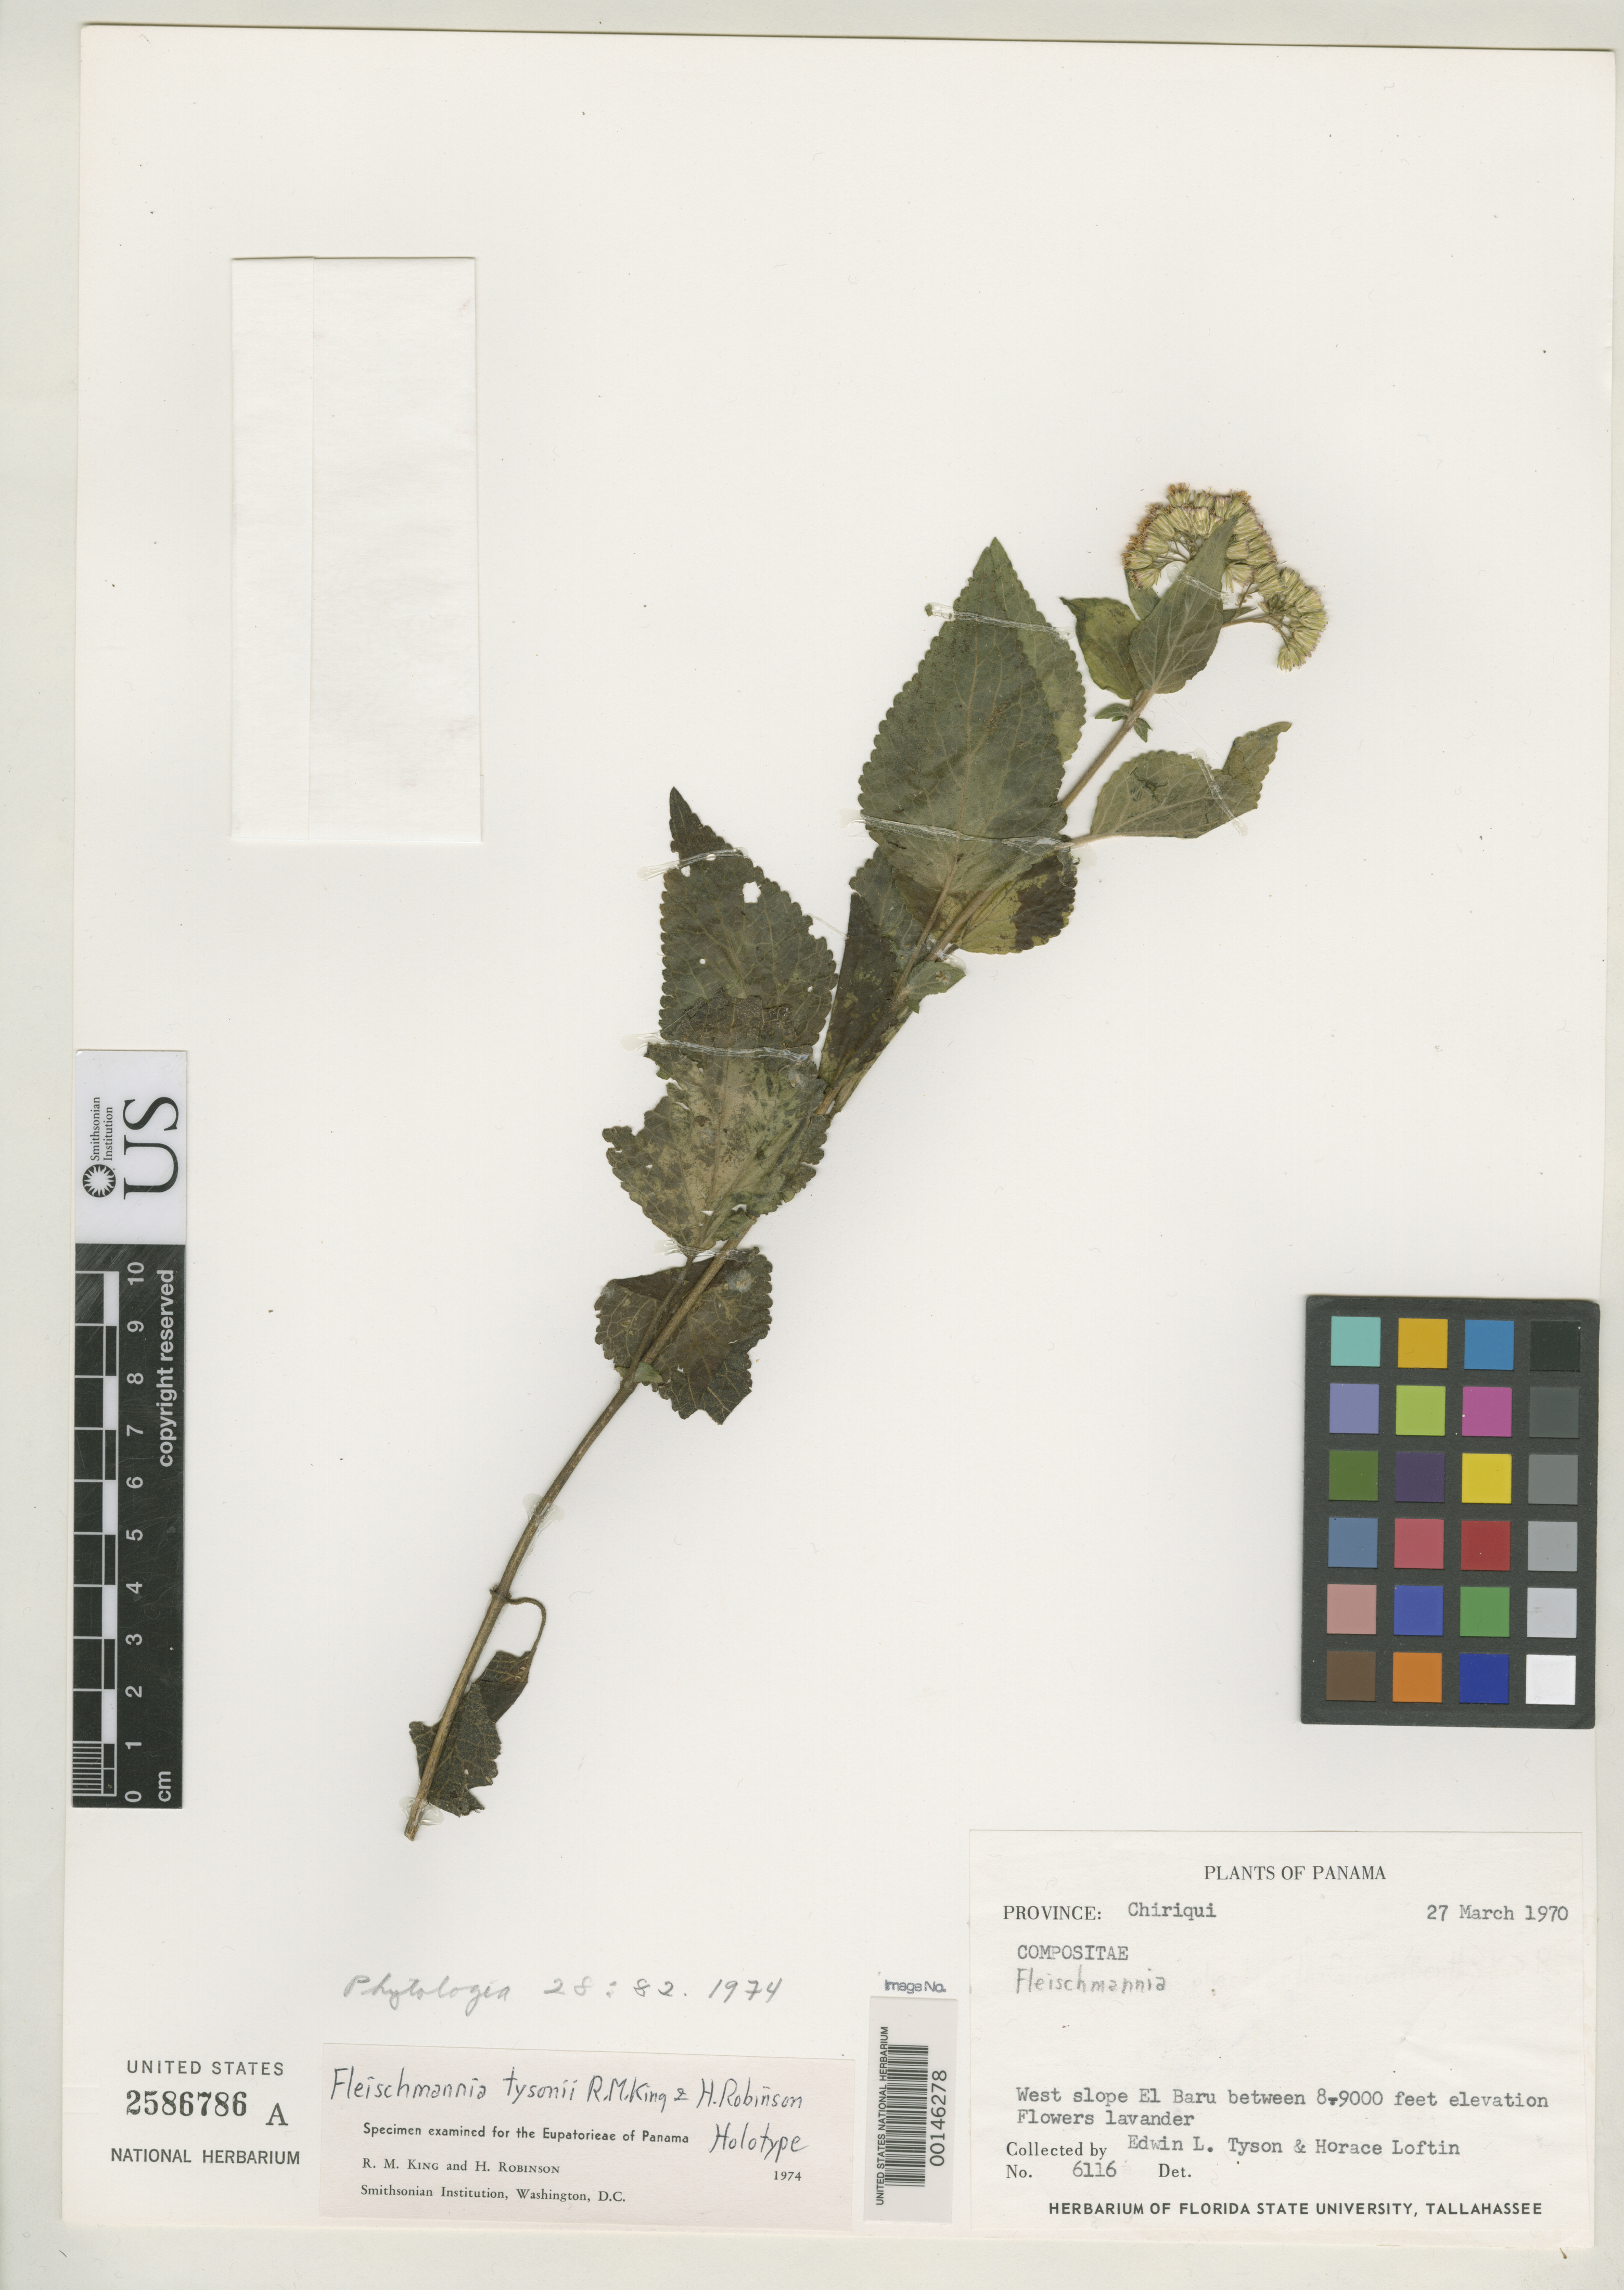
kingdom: Plantae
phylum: Tracheophyta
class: Magnoliopsida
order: Asterales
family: Asteraceae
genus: Fleischmannia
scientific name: Fleischmannia tysonii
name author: R.M. King & H. Rob.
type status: Holotype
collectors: E. L. Tyson & H. Loftin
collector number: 6116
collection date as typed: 27 Mar 1970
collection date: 1970-03-27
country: Panama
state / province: Chiriquí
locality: El Baru.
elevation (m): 2438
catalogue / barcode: US 2586786A